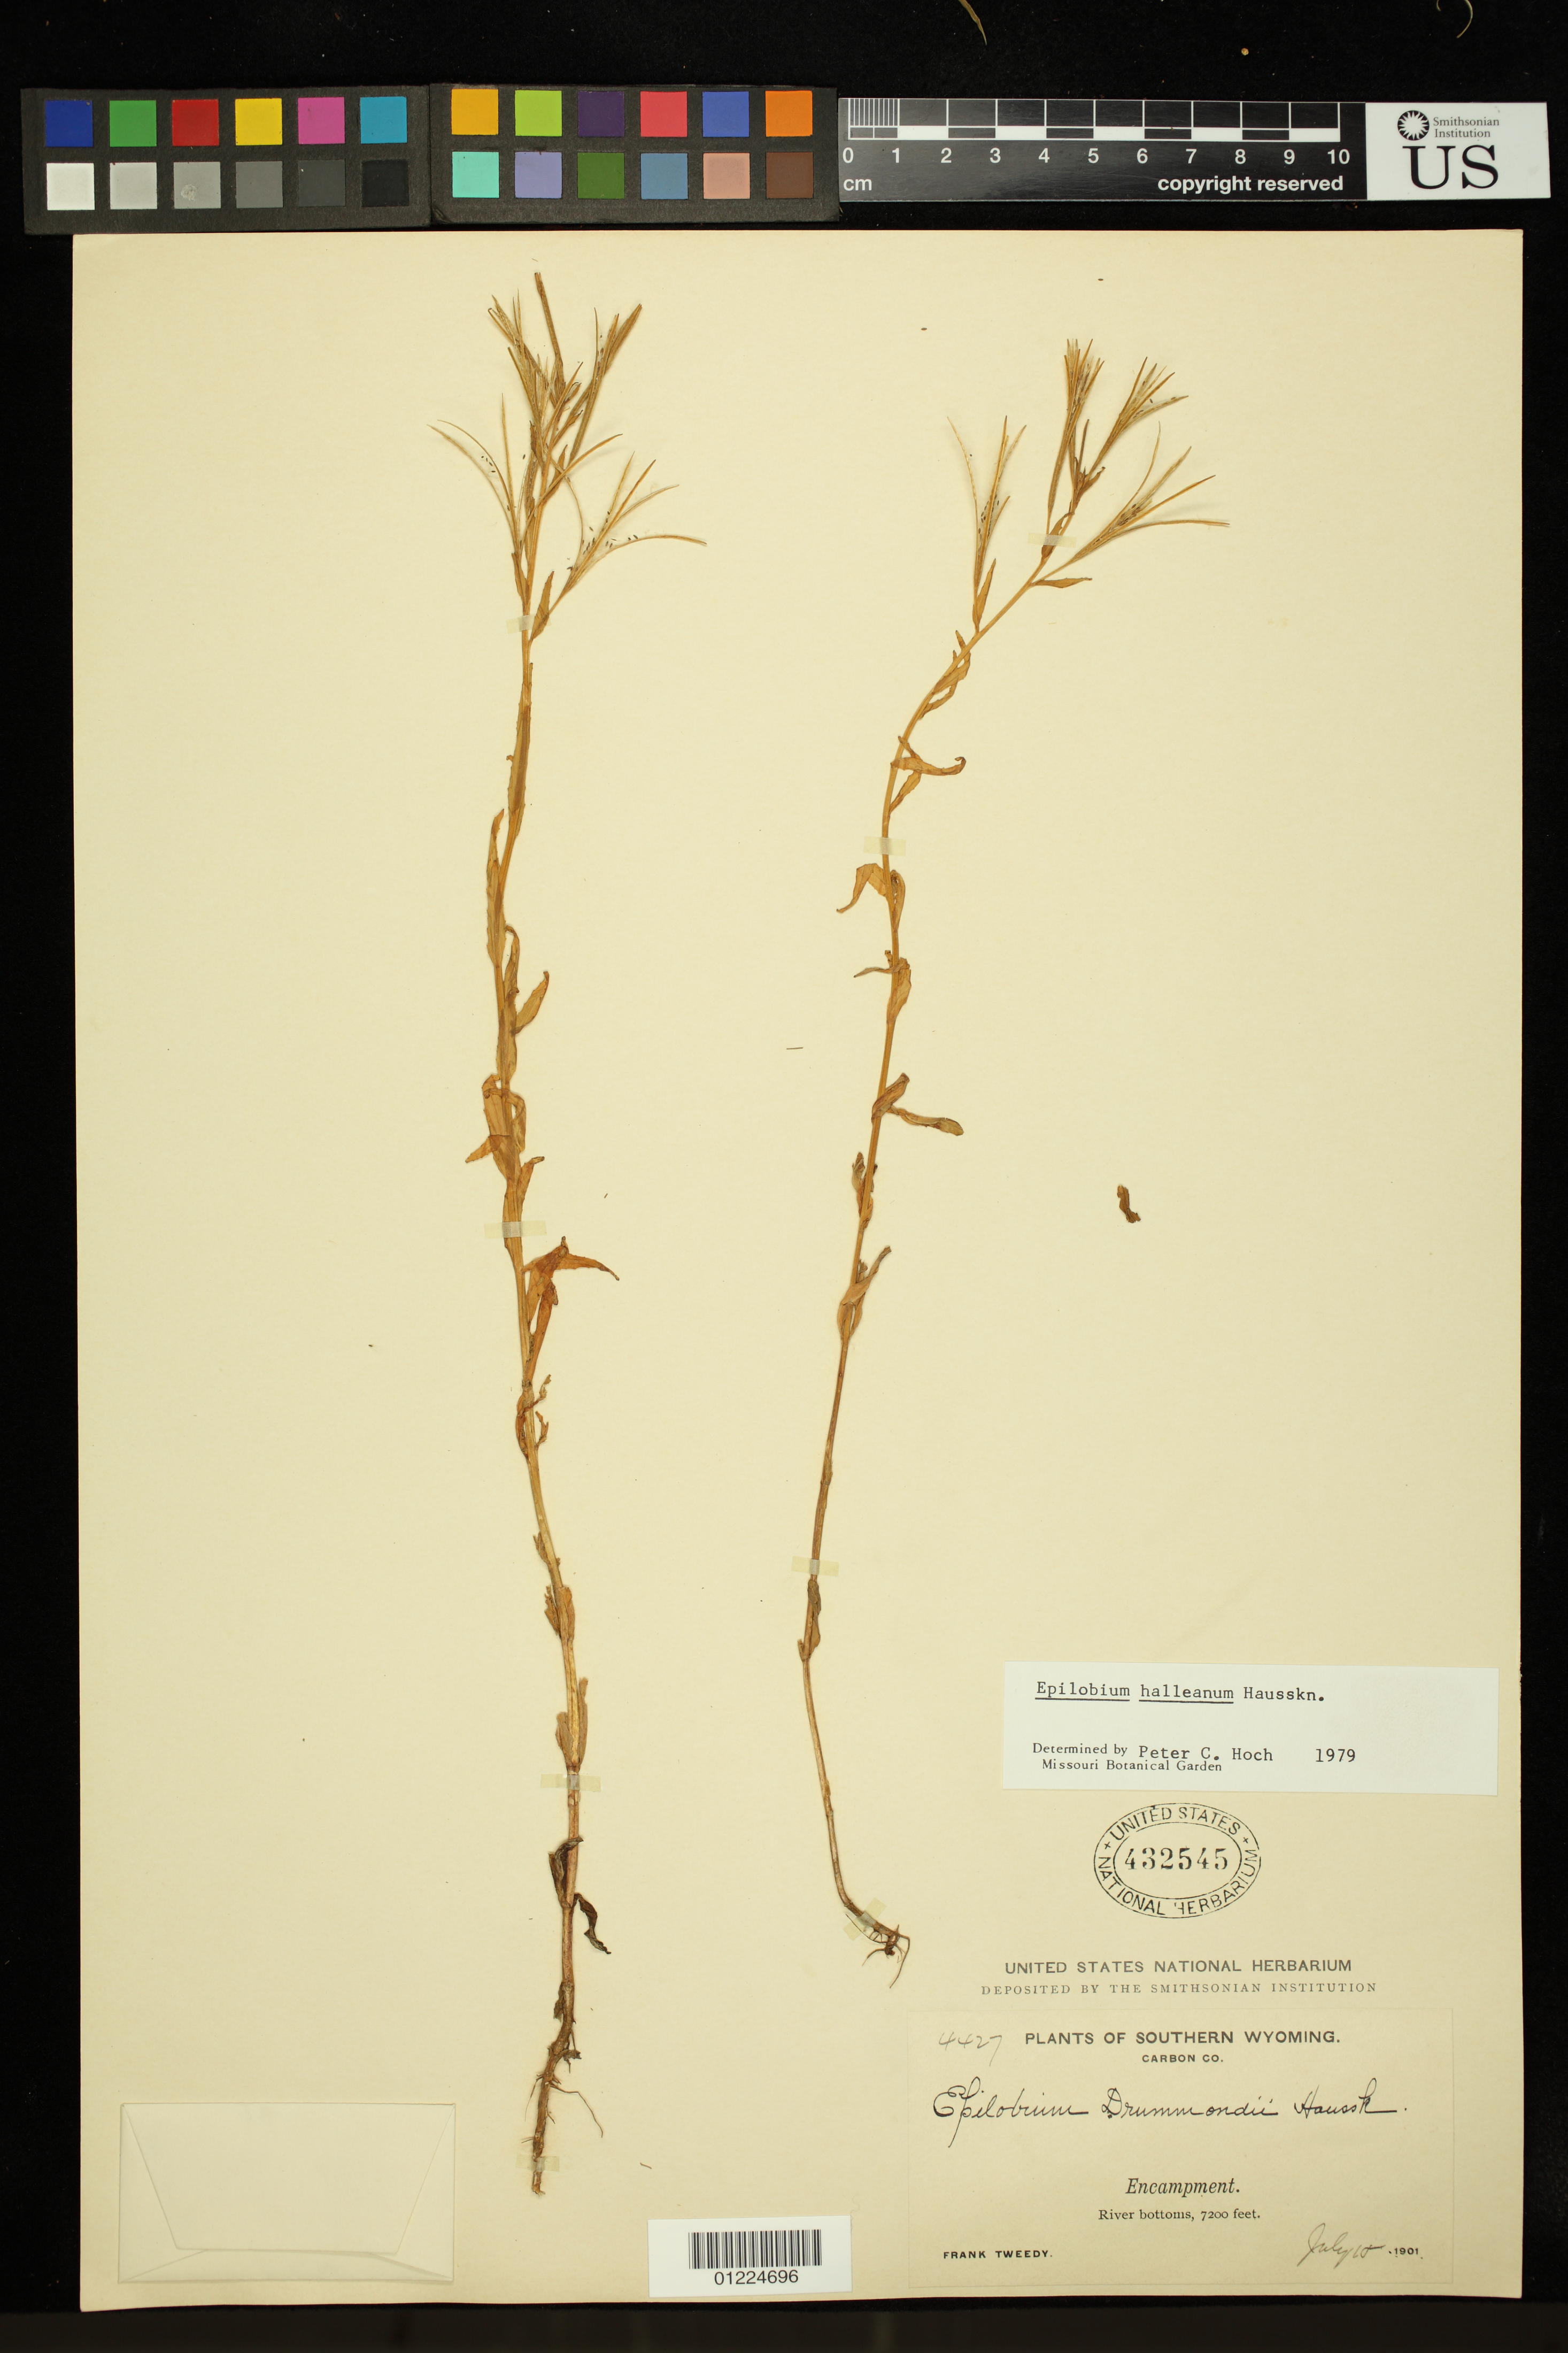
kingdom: Plantae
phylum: Tracheophyta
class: Magnoliopsida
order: Myrtales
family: Onagraceae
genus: Epilobium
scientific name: Epilobium hallianum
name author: Hausskn.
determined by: Hoch, P. C.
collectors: F. Tweedy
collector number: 4427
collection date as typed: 10 Jul 1901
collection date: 1901-07-10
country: United States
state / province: Wyoming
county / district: Carbon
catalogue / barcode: US 432545